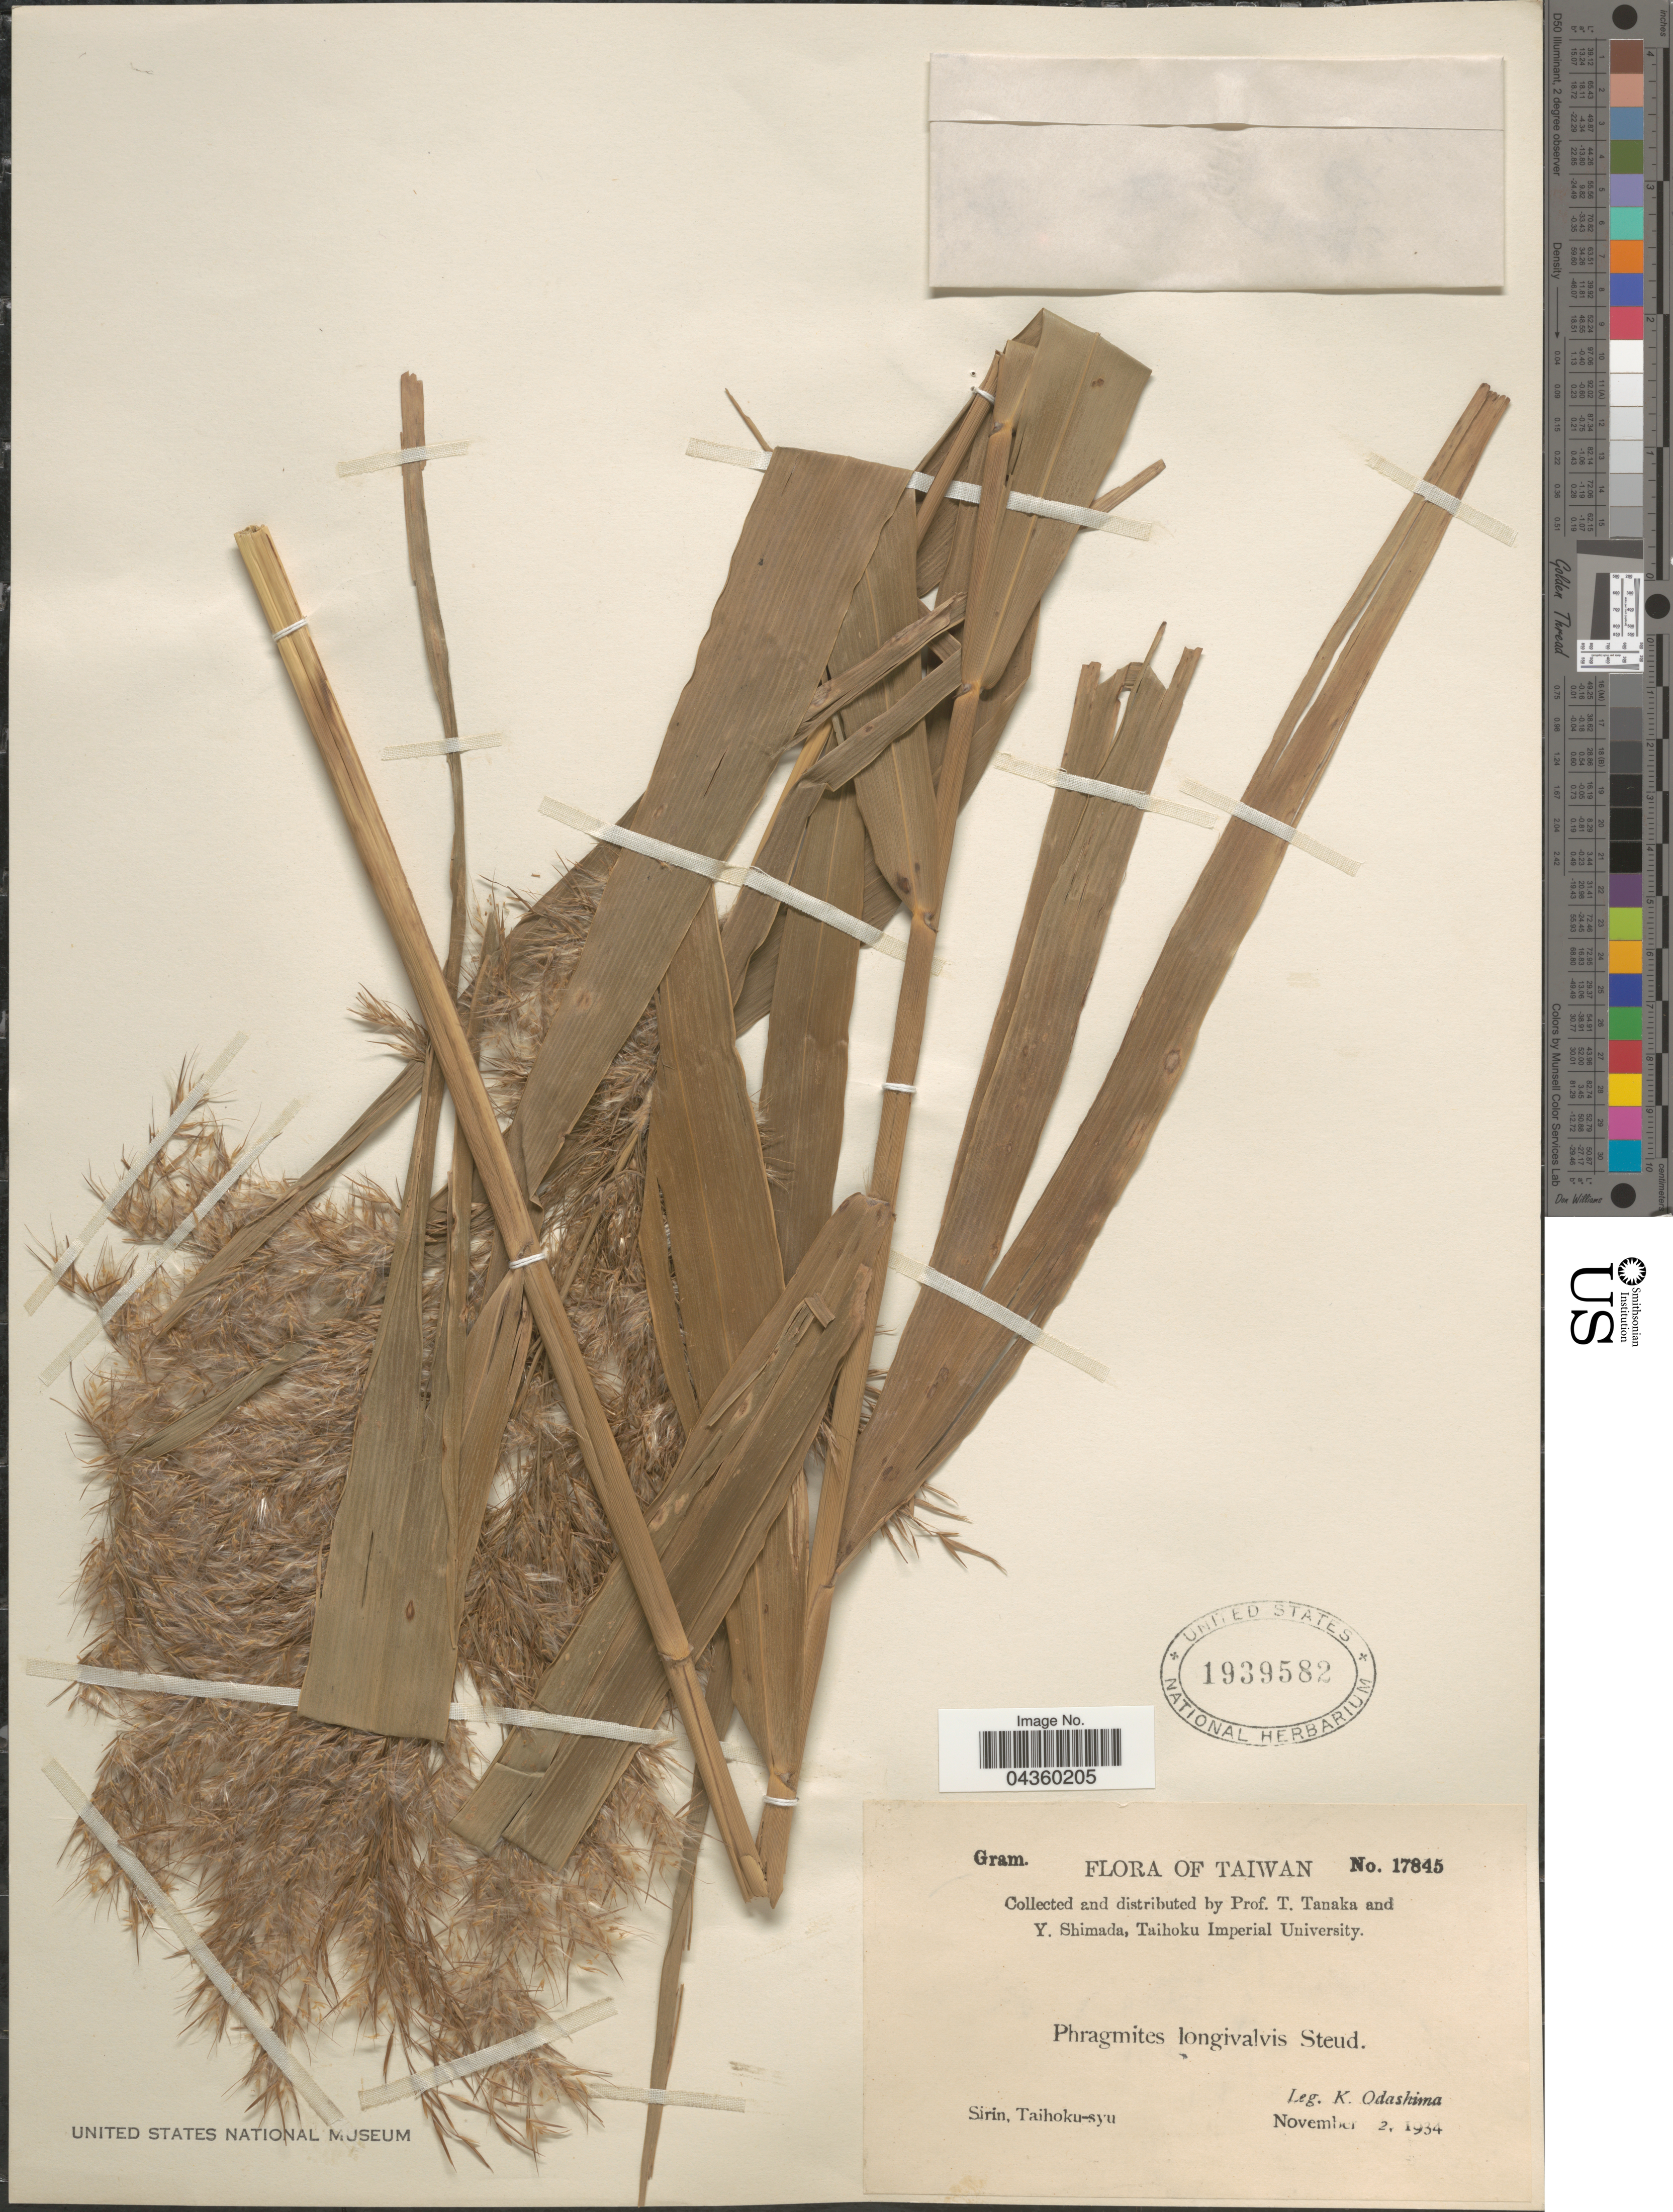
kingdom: Plantae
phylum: Tracheophyta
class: Liliopsida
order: Poales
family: Poaceae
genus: Phragmites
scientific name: Phragmites australis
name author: (Cav.) Trin. ex Steud.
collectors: K. Odashima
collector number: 17845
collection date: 1934-11-02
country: Taiwan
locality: Sirin, Taihoku-syu.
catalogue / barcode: US 1939582